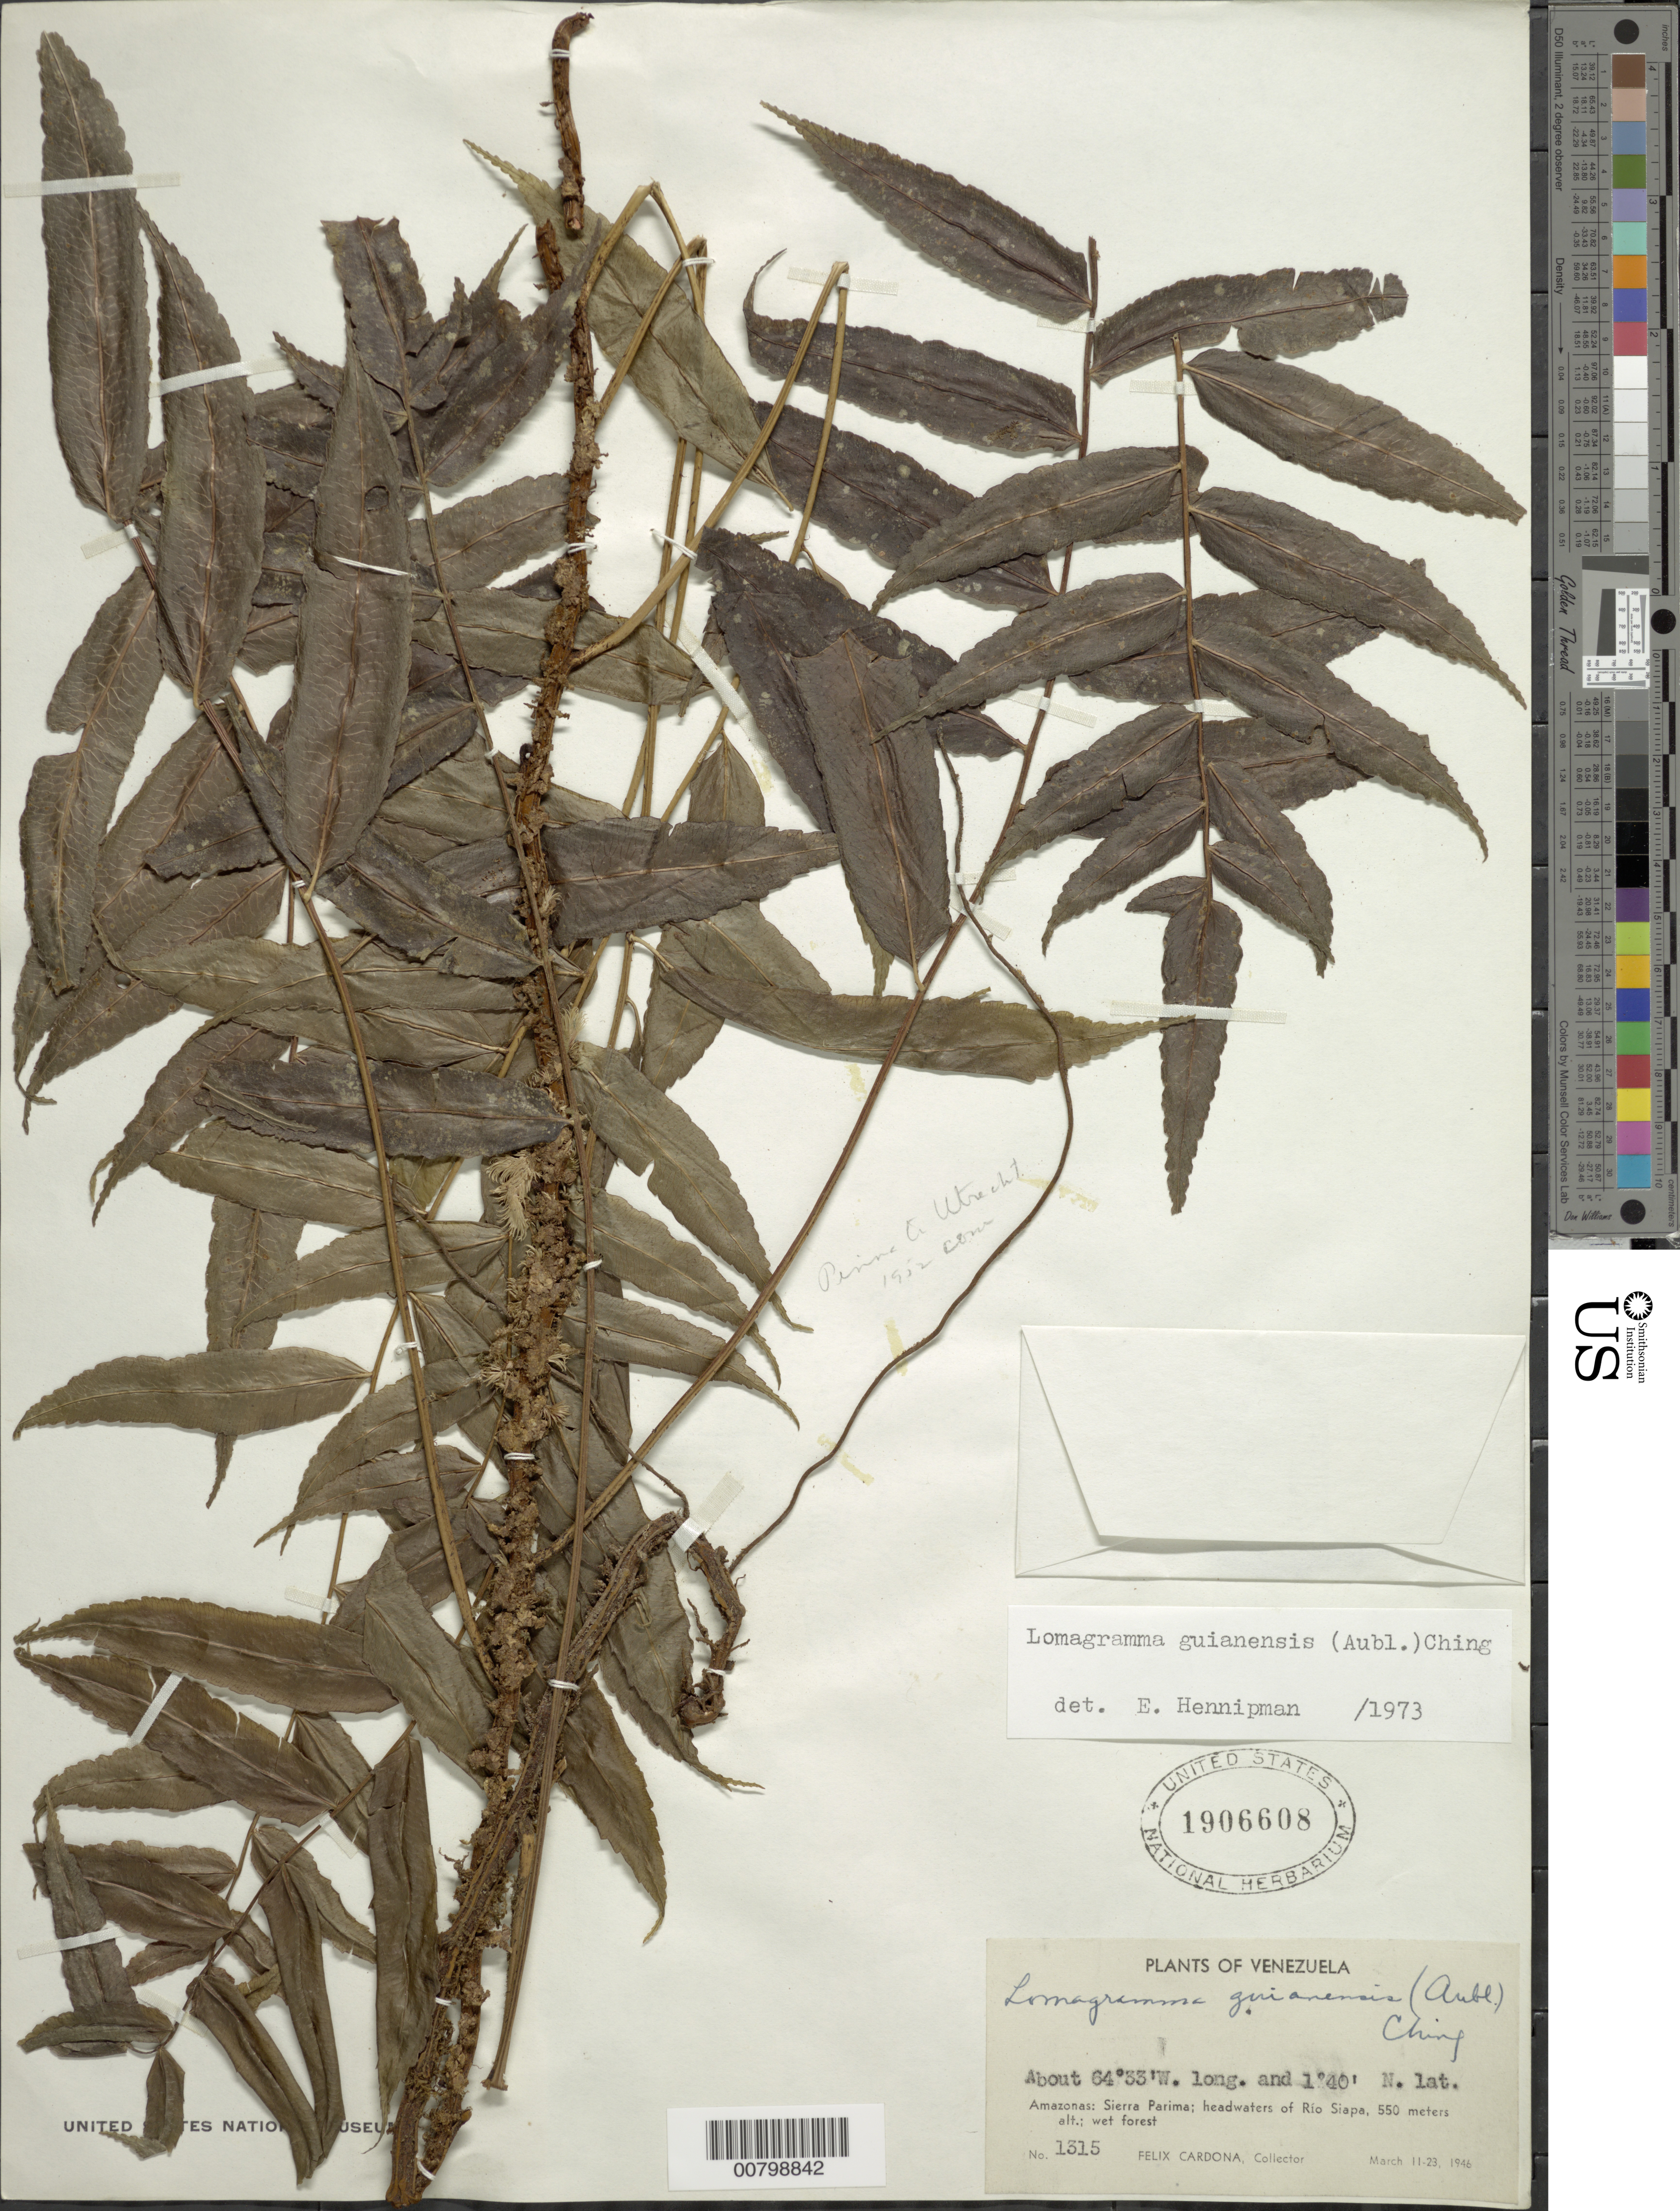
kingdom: Plantae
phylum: Tracheophyta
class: Polypodiopsida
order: Polypodiales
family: Dryopteridaceae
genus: Mickelia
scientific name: Mickelia guianensis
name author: (Aubl.) R.C. Moran et al.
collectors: F. Cardona Puig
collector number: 1315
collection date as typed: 11-Mar-46 to 23-Mar-46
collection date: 1946-03-11/1946-03-23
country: Venezuela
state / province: Amazonas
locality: Sierra Parima, headwaters of Río Siapa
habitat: Wet forest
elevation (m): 550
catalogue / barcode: US 1906608